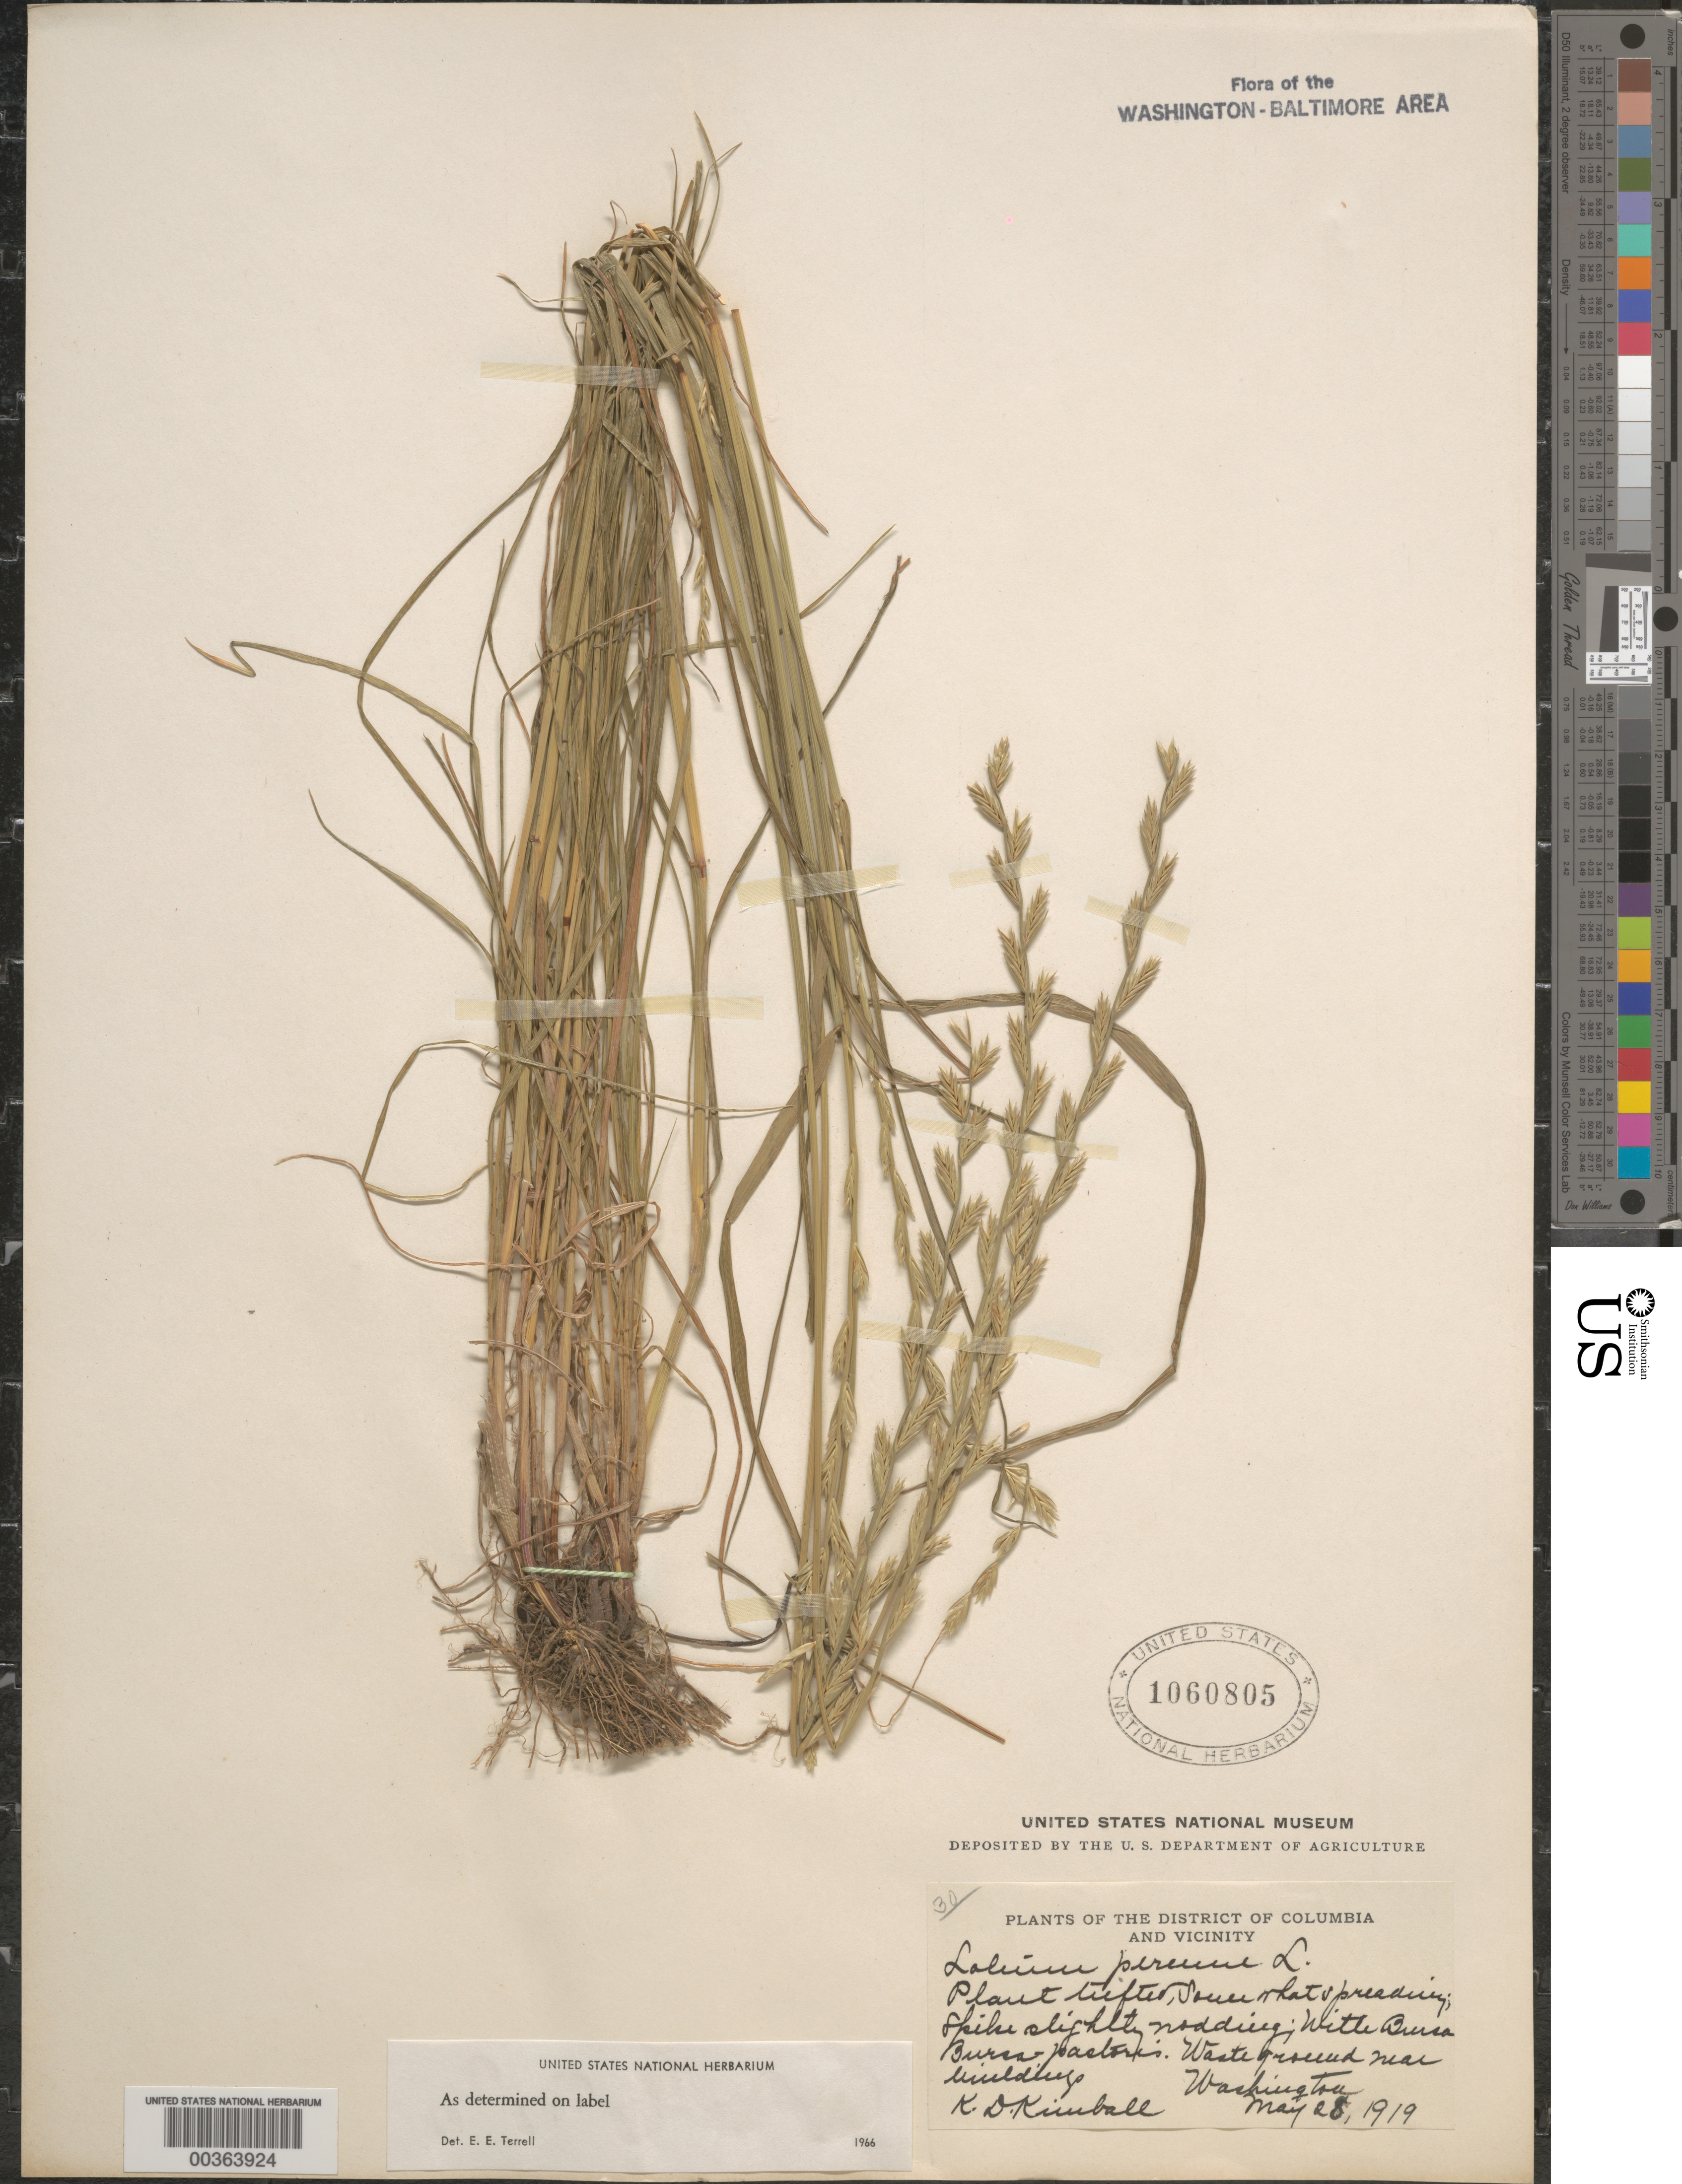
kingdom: Plantae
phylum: Tracheophyta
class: Liliopsida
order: Poales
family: Poaceae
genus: Lolium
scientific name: Lolium perenne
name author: L.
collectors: K. Kimball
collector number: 30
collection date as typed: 28 May 1919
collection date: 1919-05-28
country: United States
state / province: District of Columbia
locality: Washington DC area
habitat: Waste ground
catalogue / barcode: US 1060805